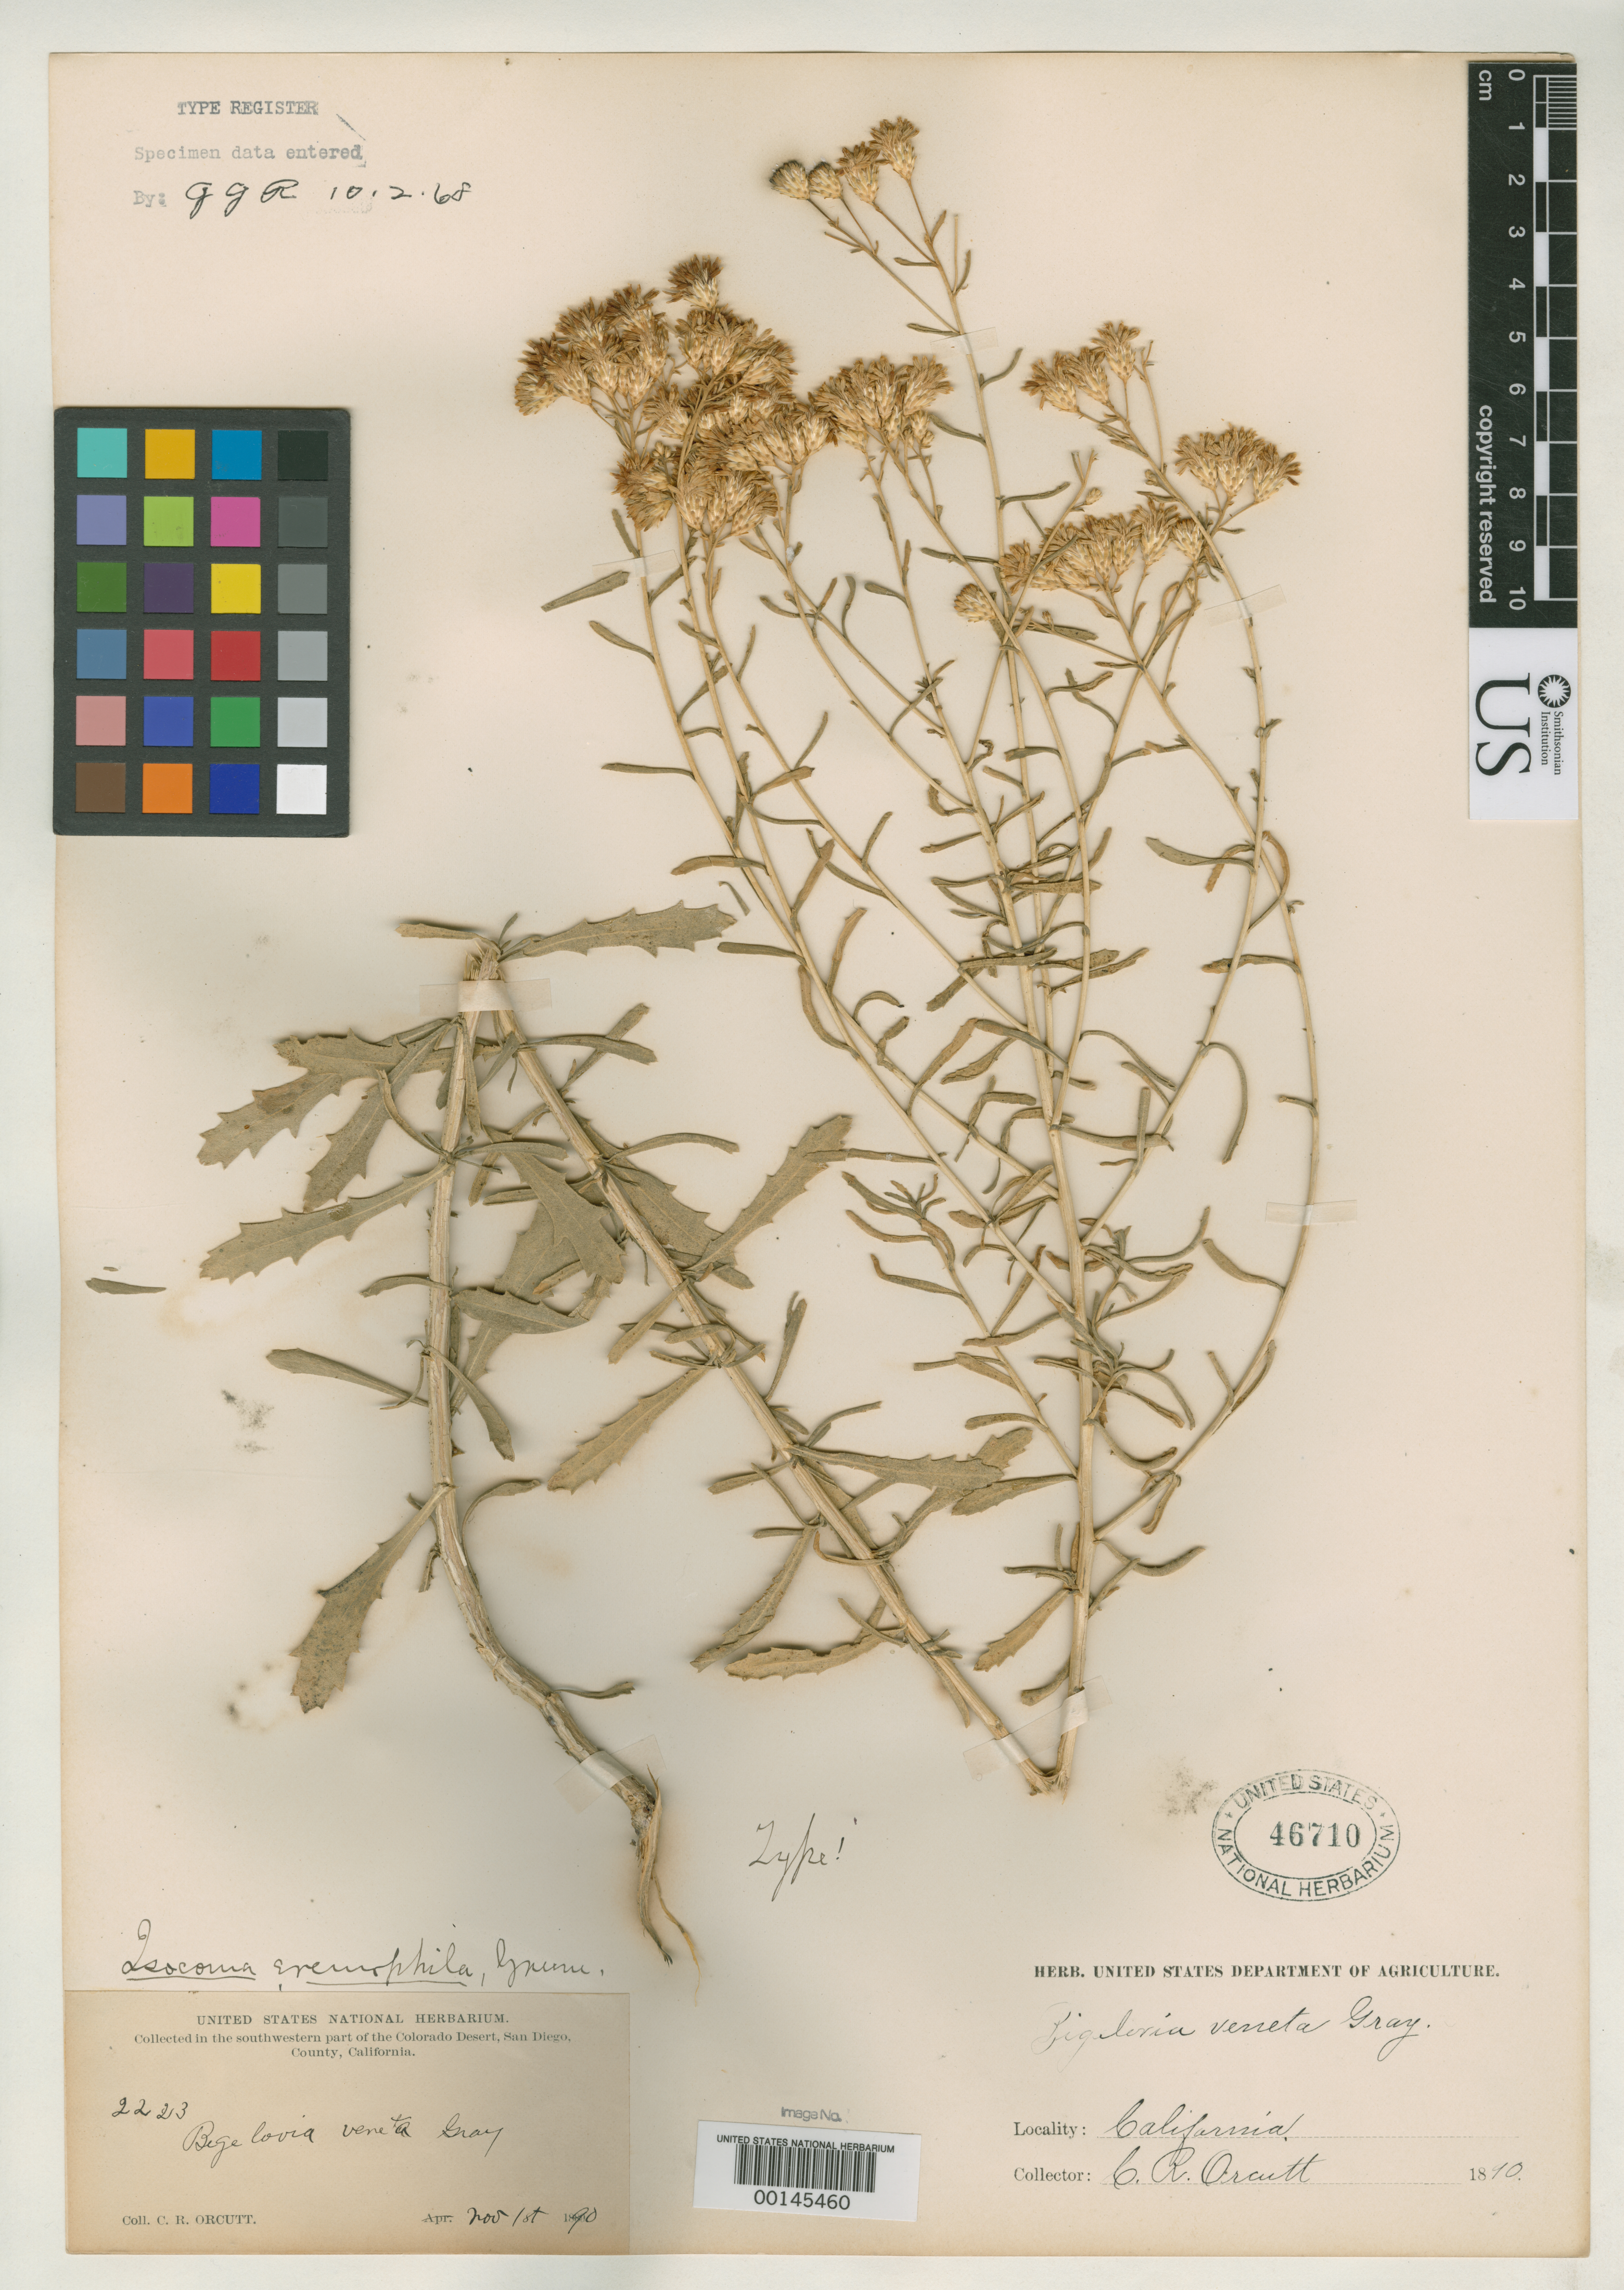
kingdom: Plantae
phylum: Tracheophyta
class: Magnoliopsida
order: Asterales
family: Asteraceae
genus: Isocoma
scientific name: Isocoma eremophila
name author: Greene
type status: Lectotype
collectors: C. R. Orcutt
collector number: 2223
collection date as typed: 01 Nov 1890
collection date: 1890-11-01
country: United States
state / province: California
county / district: San Diego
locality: Colorado Desert.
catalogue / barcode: US 46710